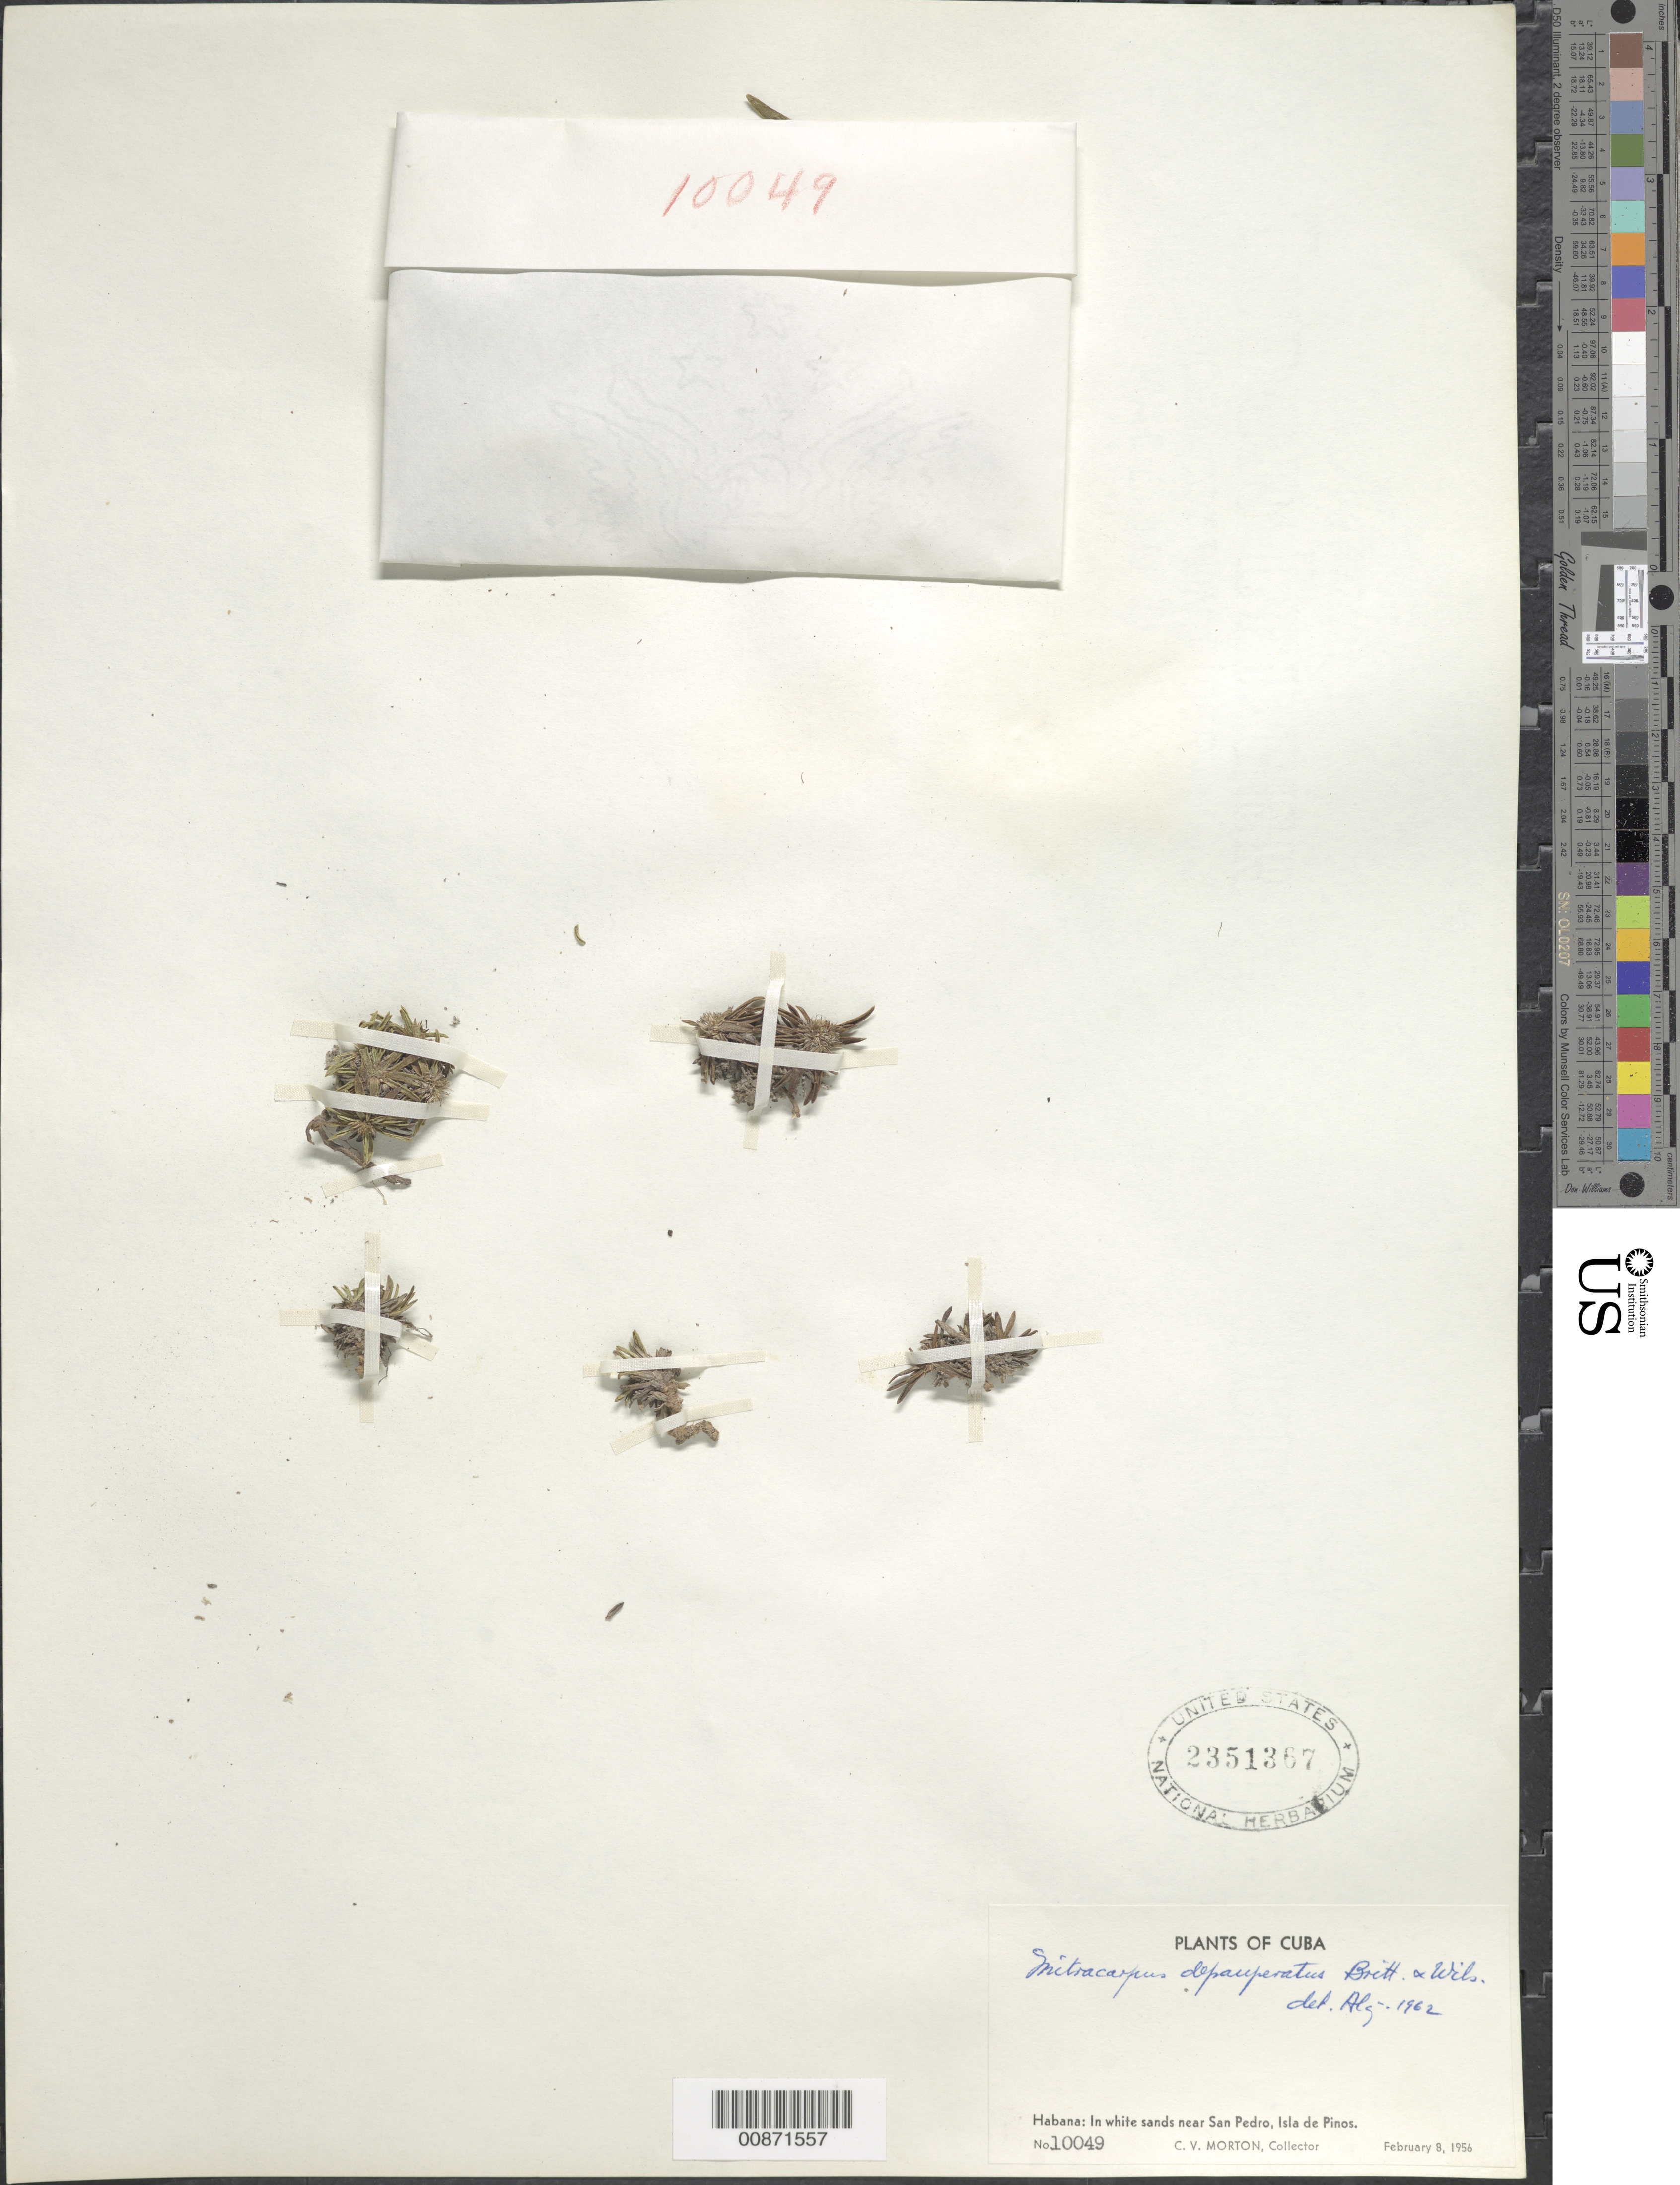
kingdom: Plantae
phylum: Tracheophyta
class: Magnoliopsida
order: Gentianales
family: Rubiaceae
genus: Mitracarpus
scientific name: Mitracarpus depauperatus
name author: Britton & P. Wilson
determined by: Liogier, Alain H.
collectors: C. V. Morton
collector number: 10049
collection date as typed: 08 Feb 1956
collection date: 1956-02-08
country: Cuba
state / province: Isla de La Juventud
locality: Habana: Near San Pedro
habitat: In white sands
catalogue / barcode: US 2351367